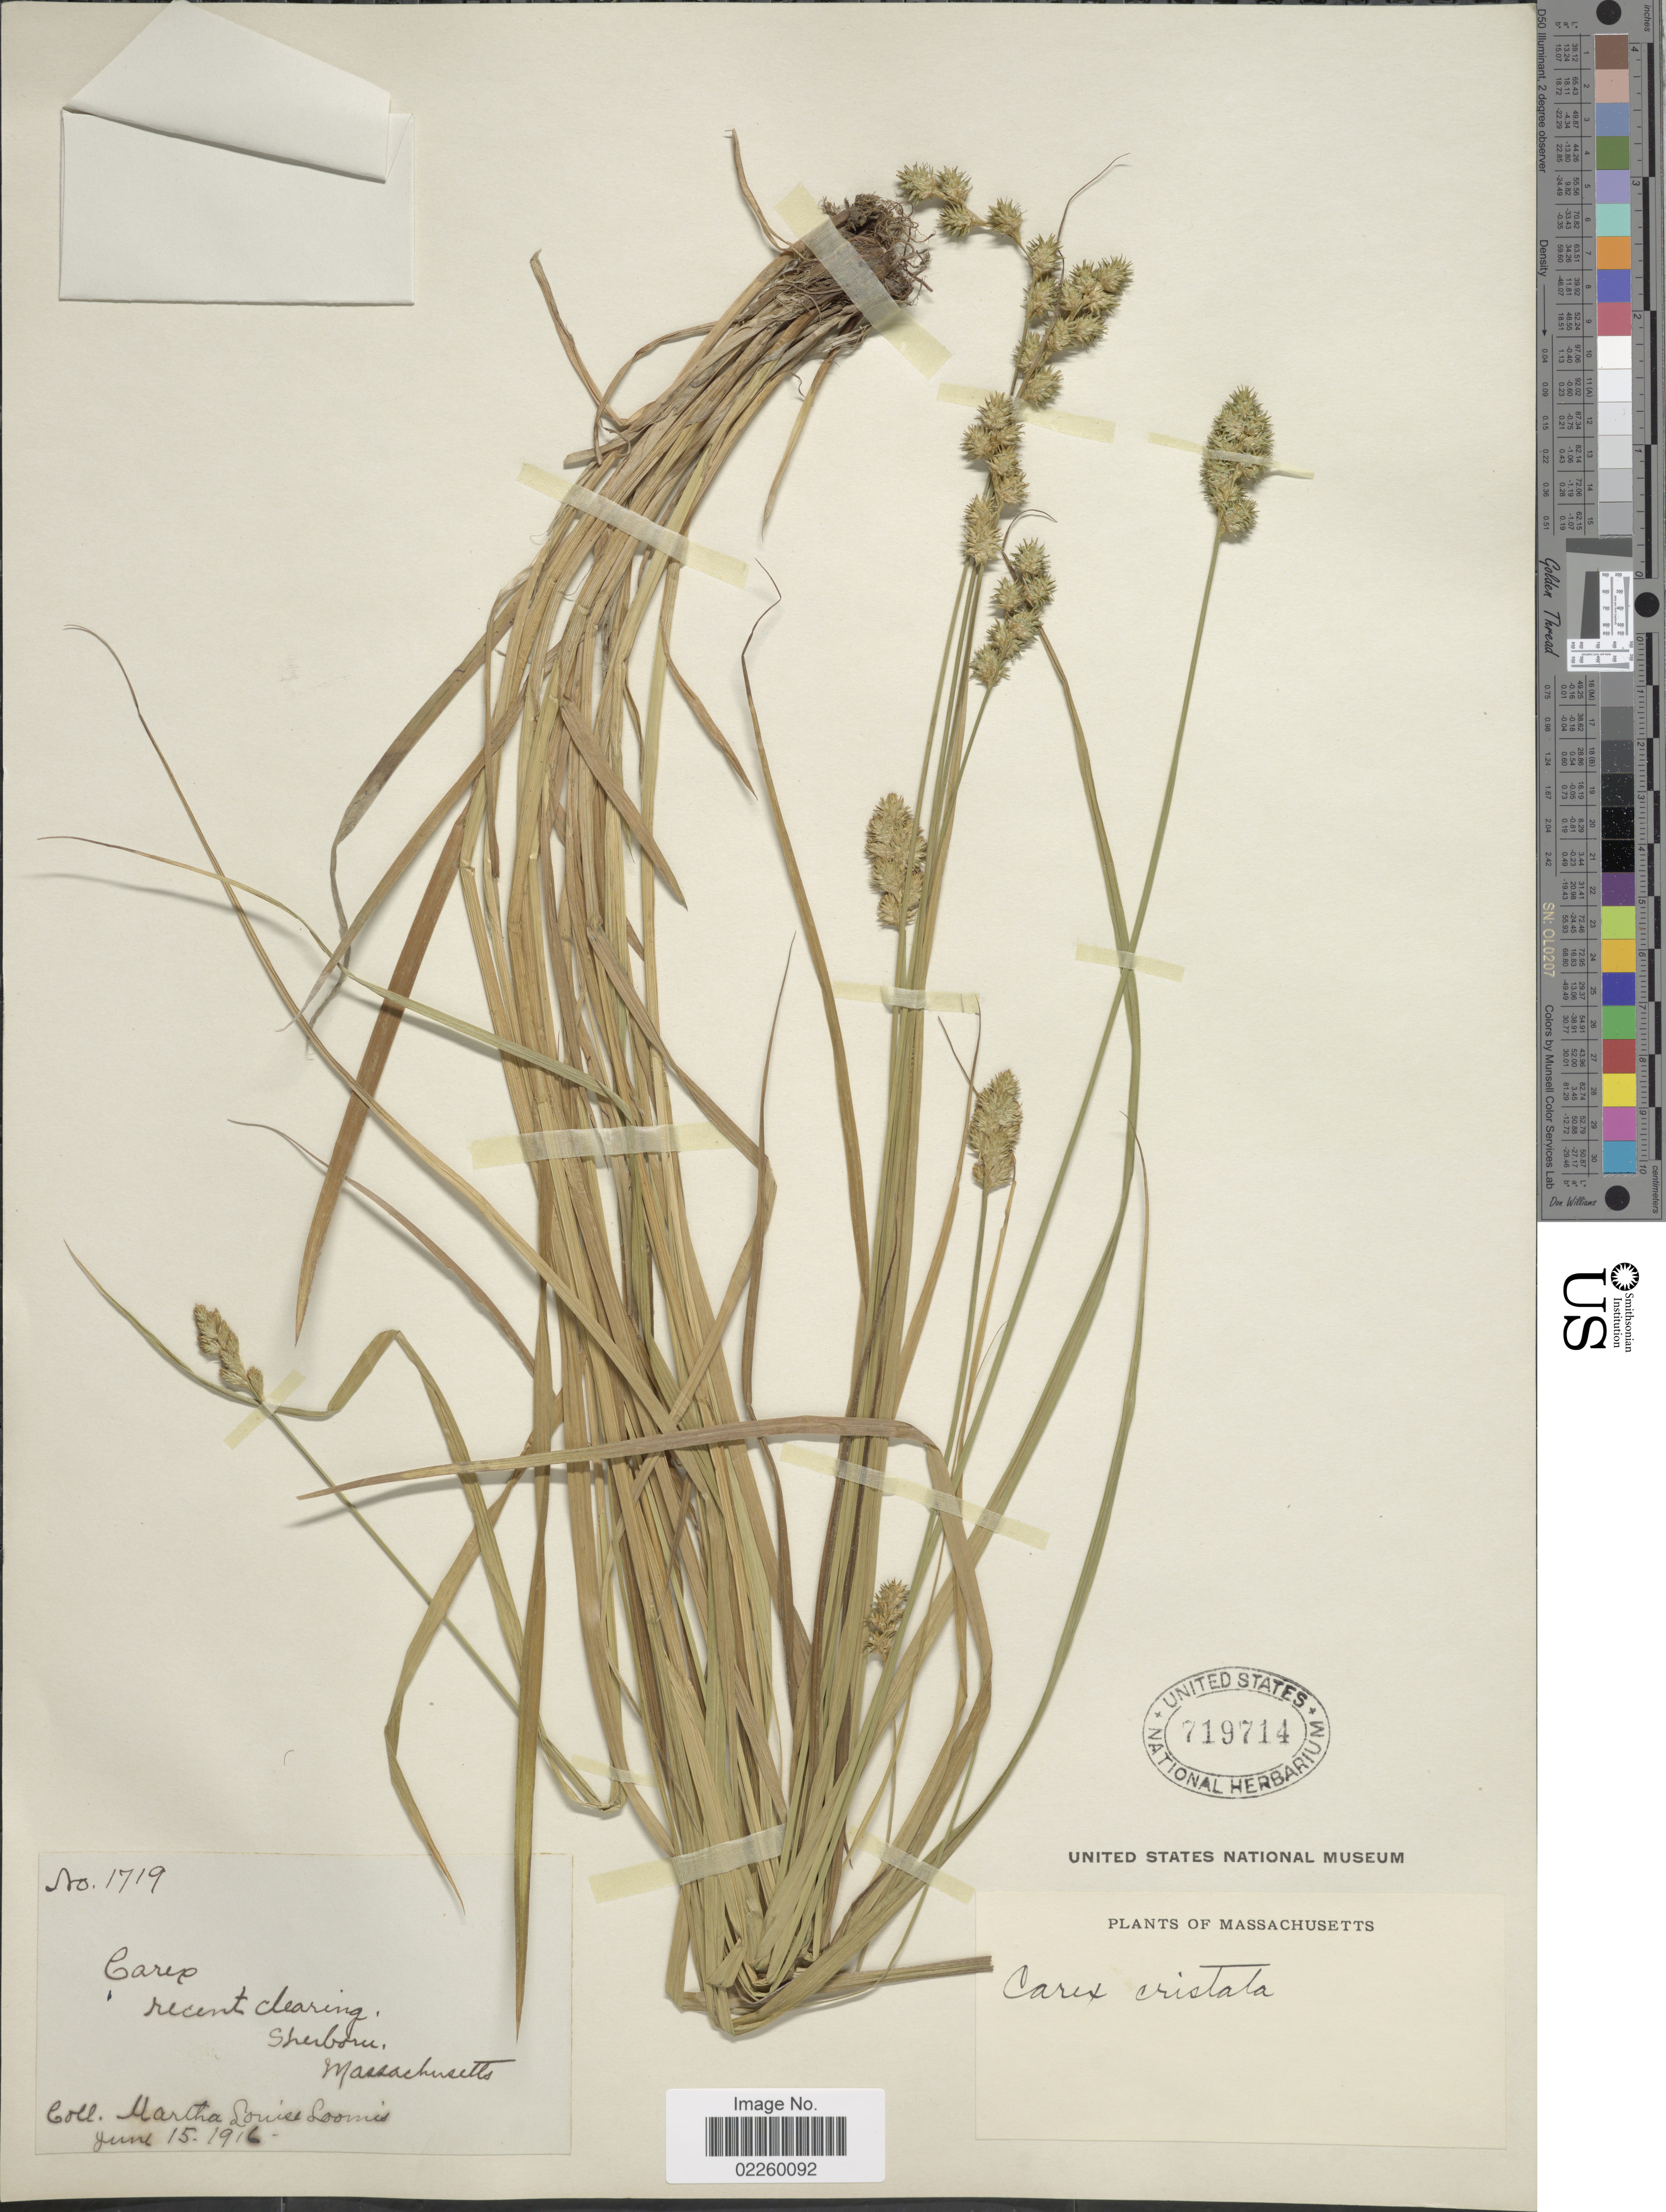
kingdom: Plantae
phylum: Tracheophyta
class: Liliopsida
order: Poales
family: Cyperaceae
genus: Carex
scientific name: Carex cristatella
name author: Britton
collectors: M. L. Loomis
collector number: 1719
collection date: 1916-06-15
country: United States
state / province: Massachusetts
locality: Sherborn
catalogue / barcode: US 719714